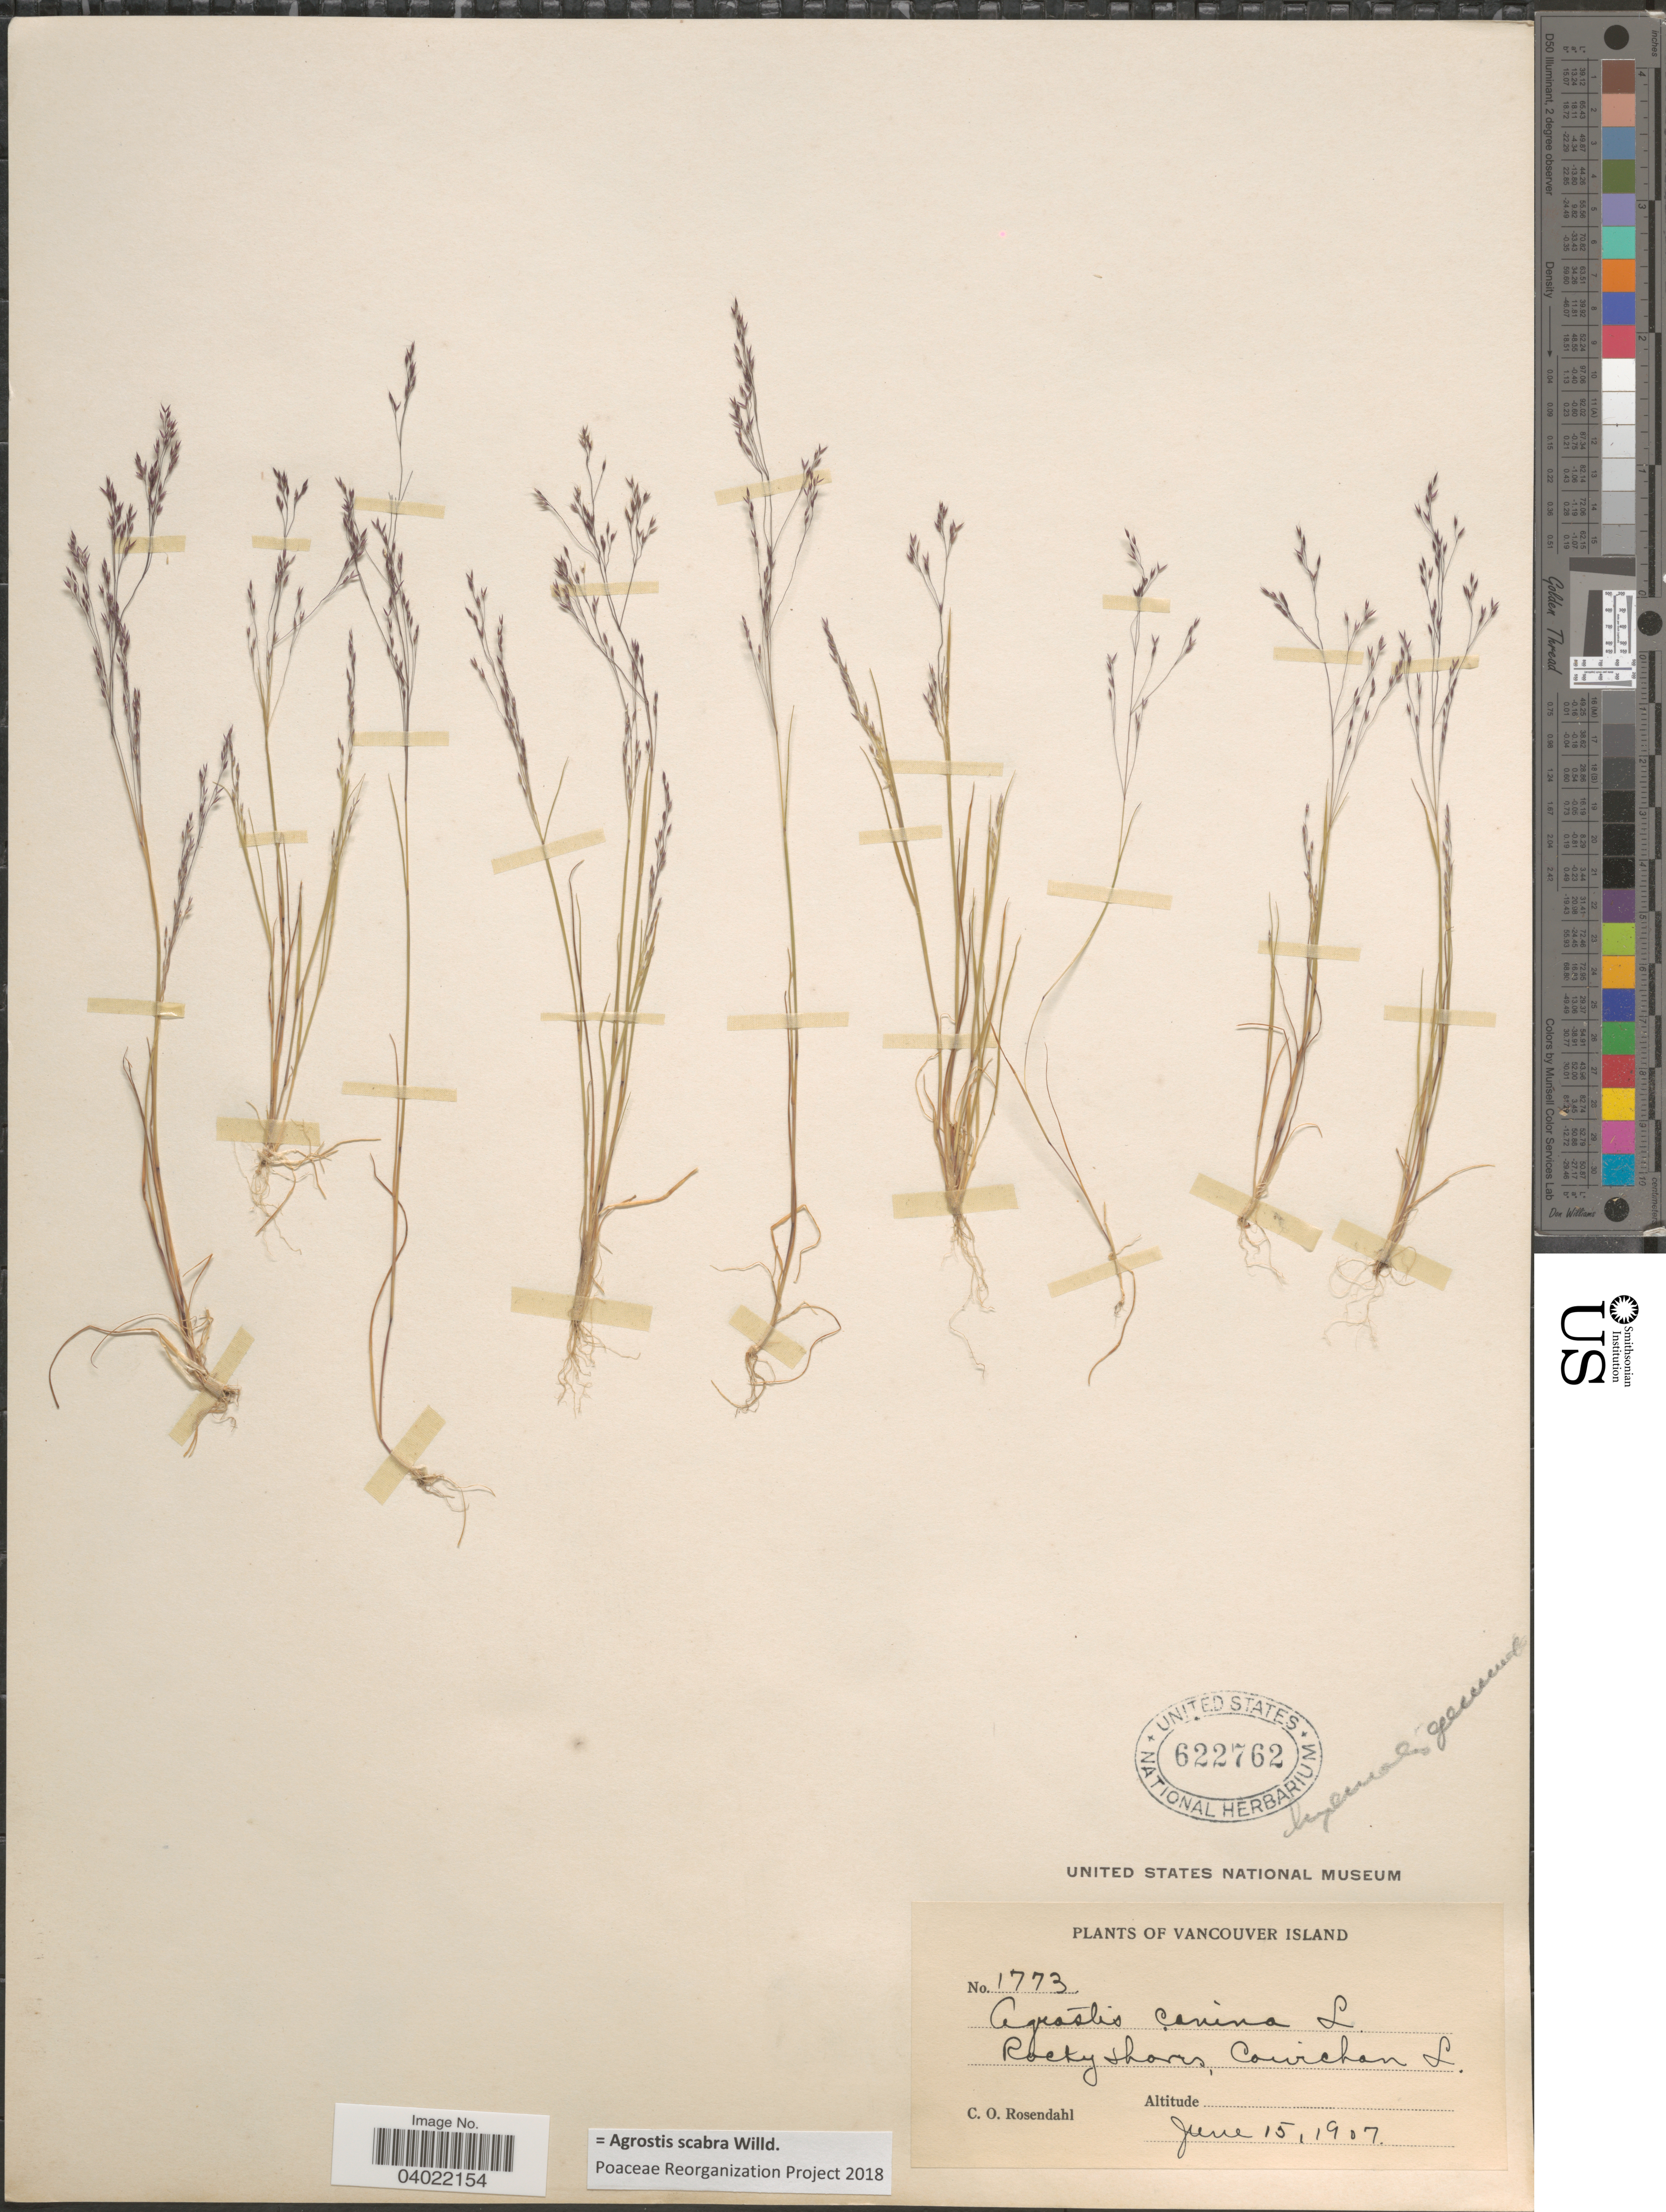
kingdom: Plantae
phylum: Tracheophyta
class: Liliopsida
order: Poales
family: Poaceae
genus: Agrostis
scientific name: Agrostis scabra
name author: Willd.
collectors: C. O. Rosendahl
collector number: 1773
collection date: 1907-06-15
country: Canada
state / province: British Columbia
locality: Vancouver Island. Rocky shores, Cowichan L.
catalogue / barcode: US 622762